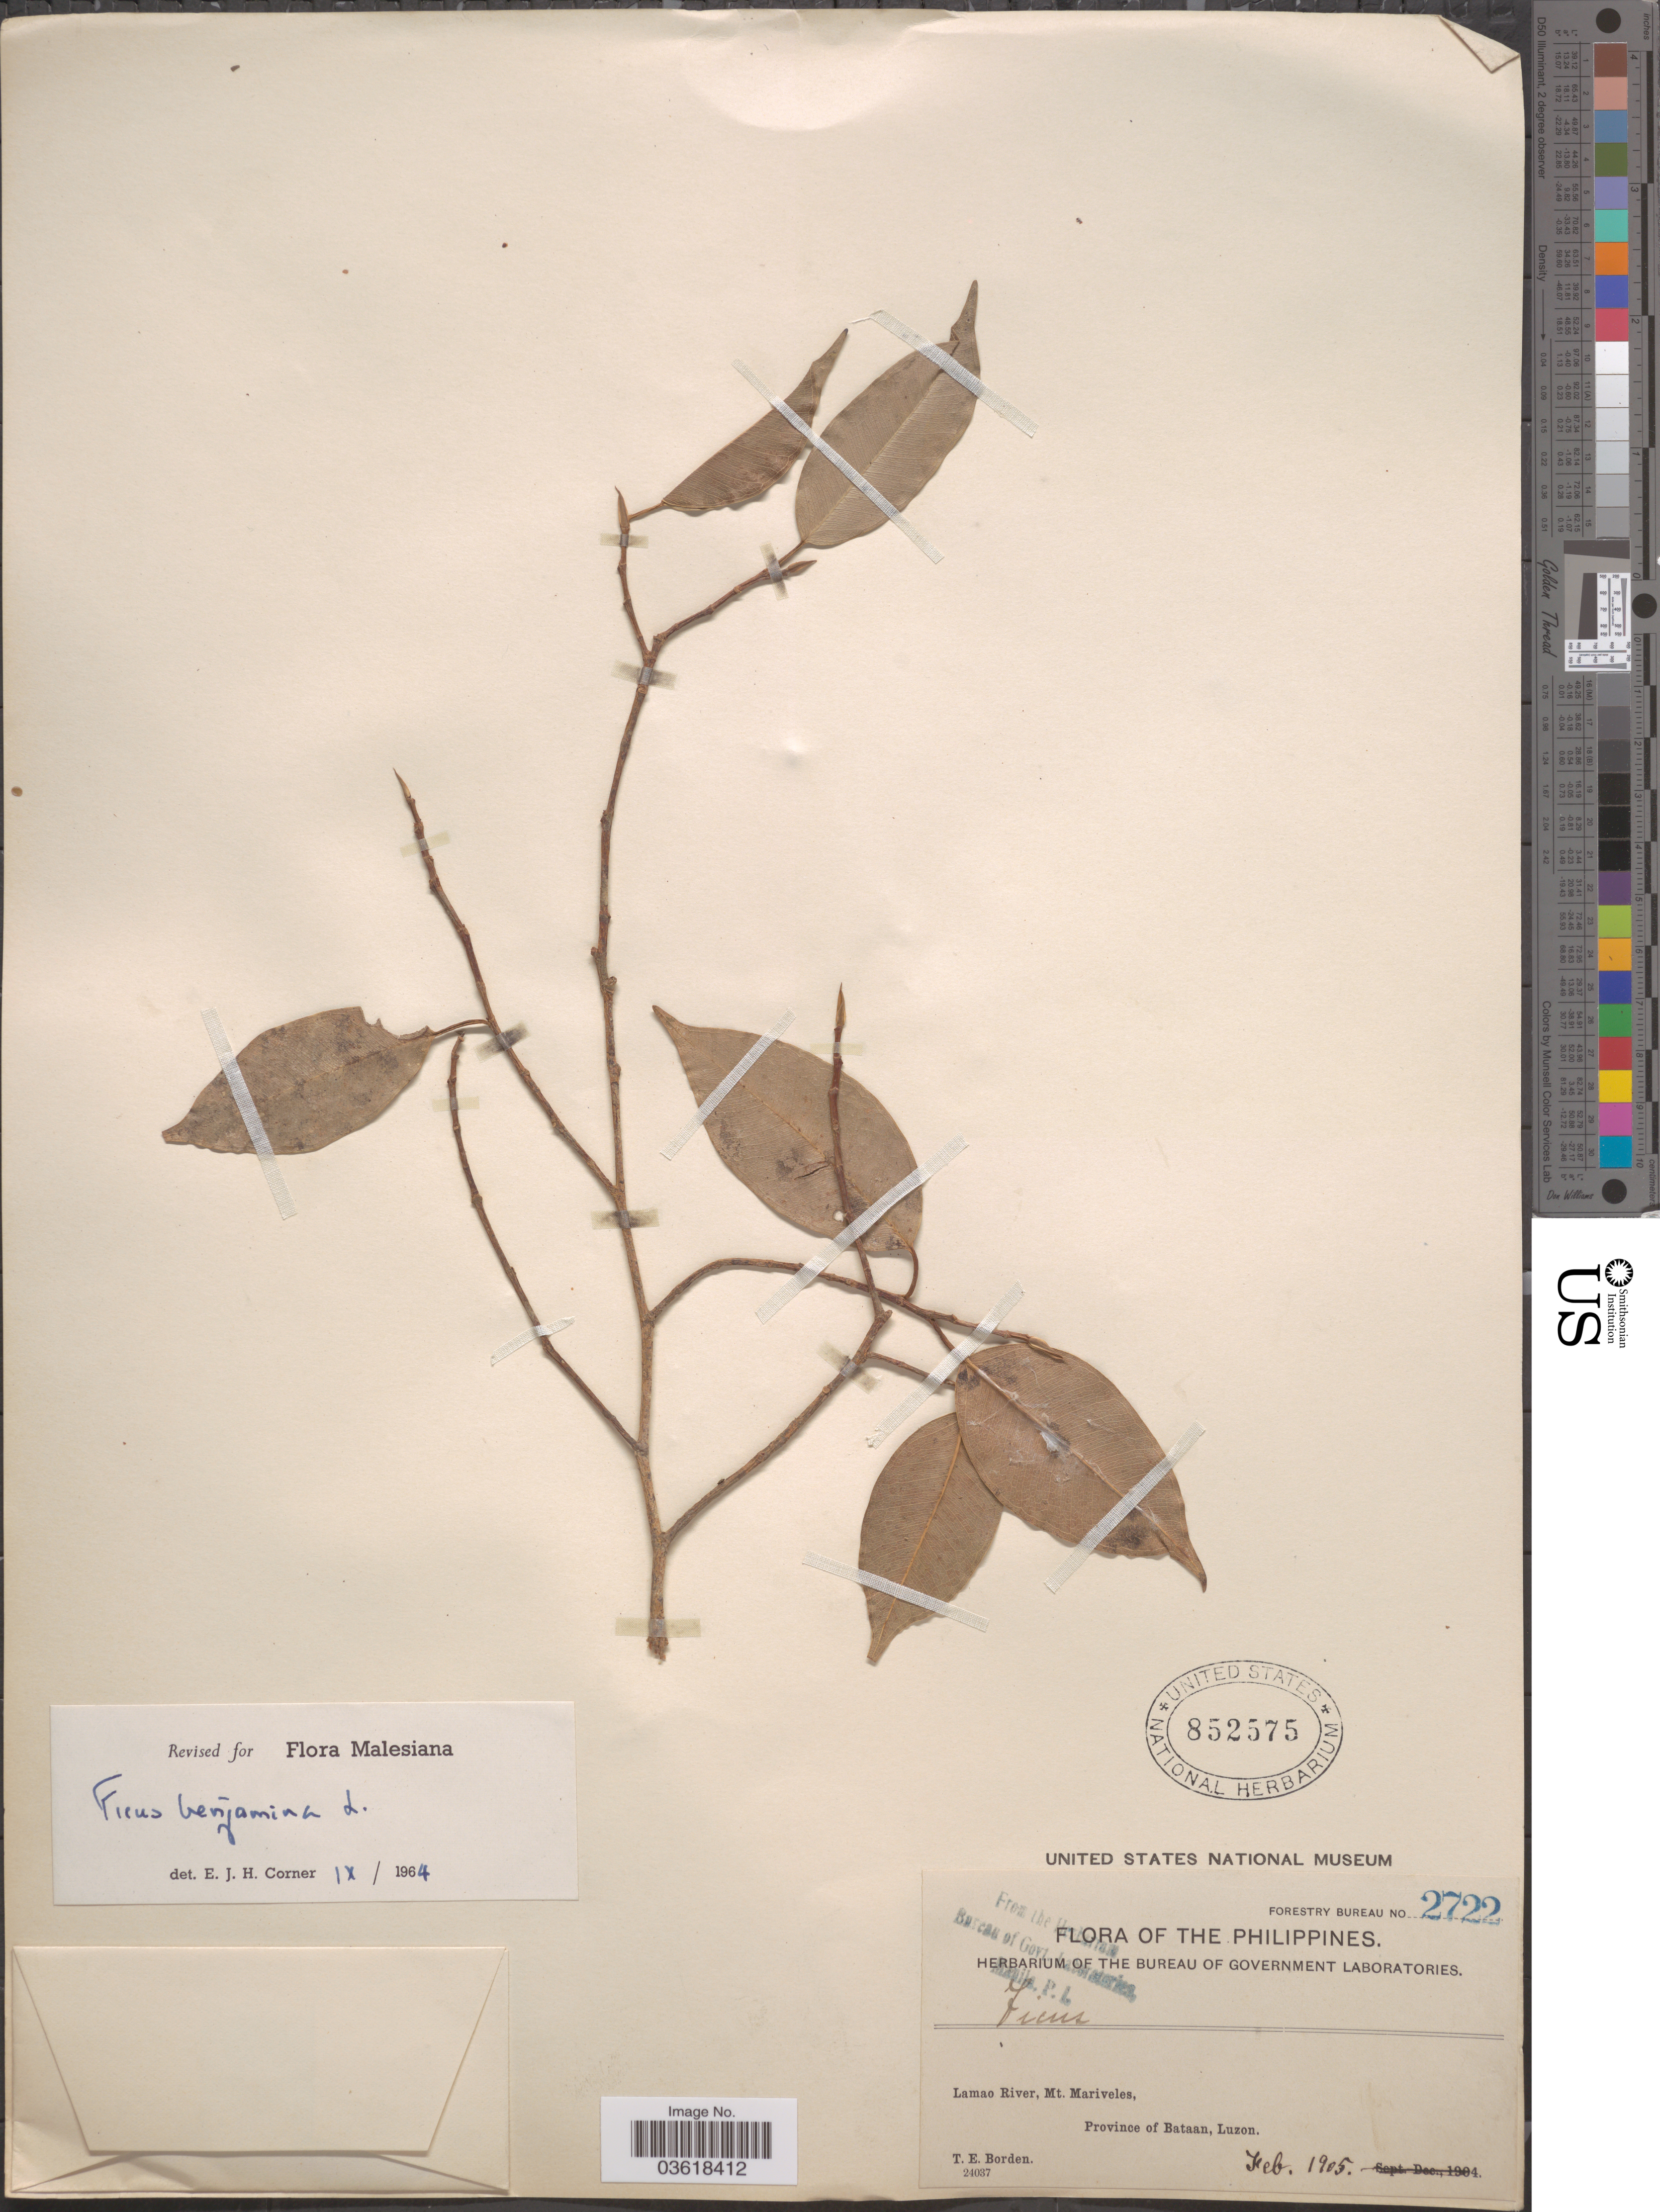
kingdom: Plantae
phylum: Tracheophyta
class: Magnoliopsida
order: Rosales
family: Moraceae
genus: Ficus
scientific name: Ficus benjamina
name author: L.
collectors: T. E. Borden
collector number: Forestry Bureau 2722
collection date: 1905-02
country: Philippines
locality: Lamao River, Mt. Mariveles. Province of Bataan, Luzon.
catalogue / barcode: US 852575